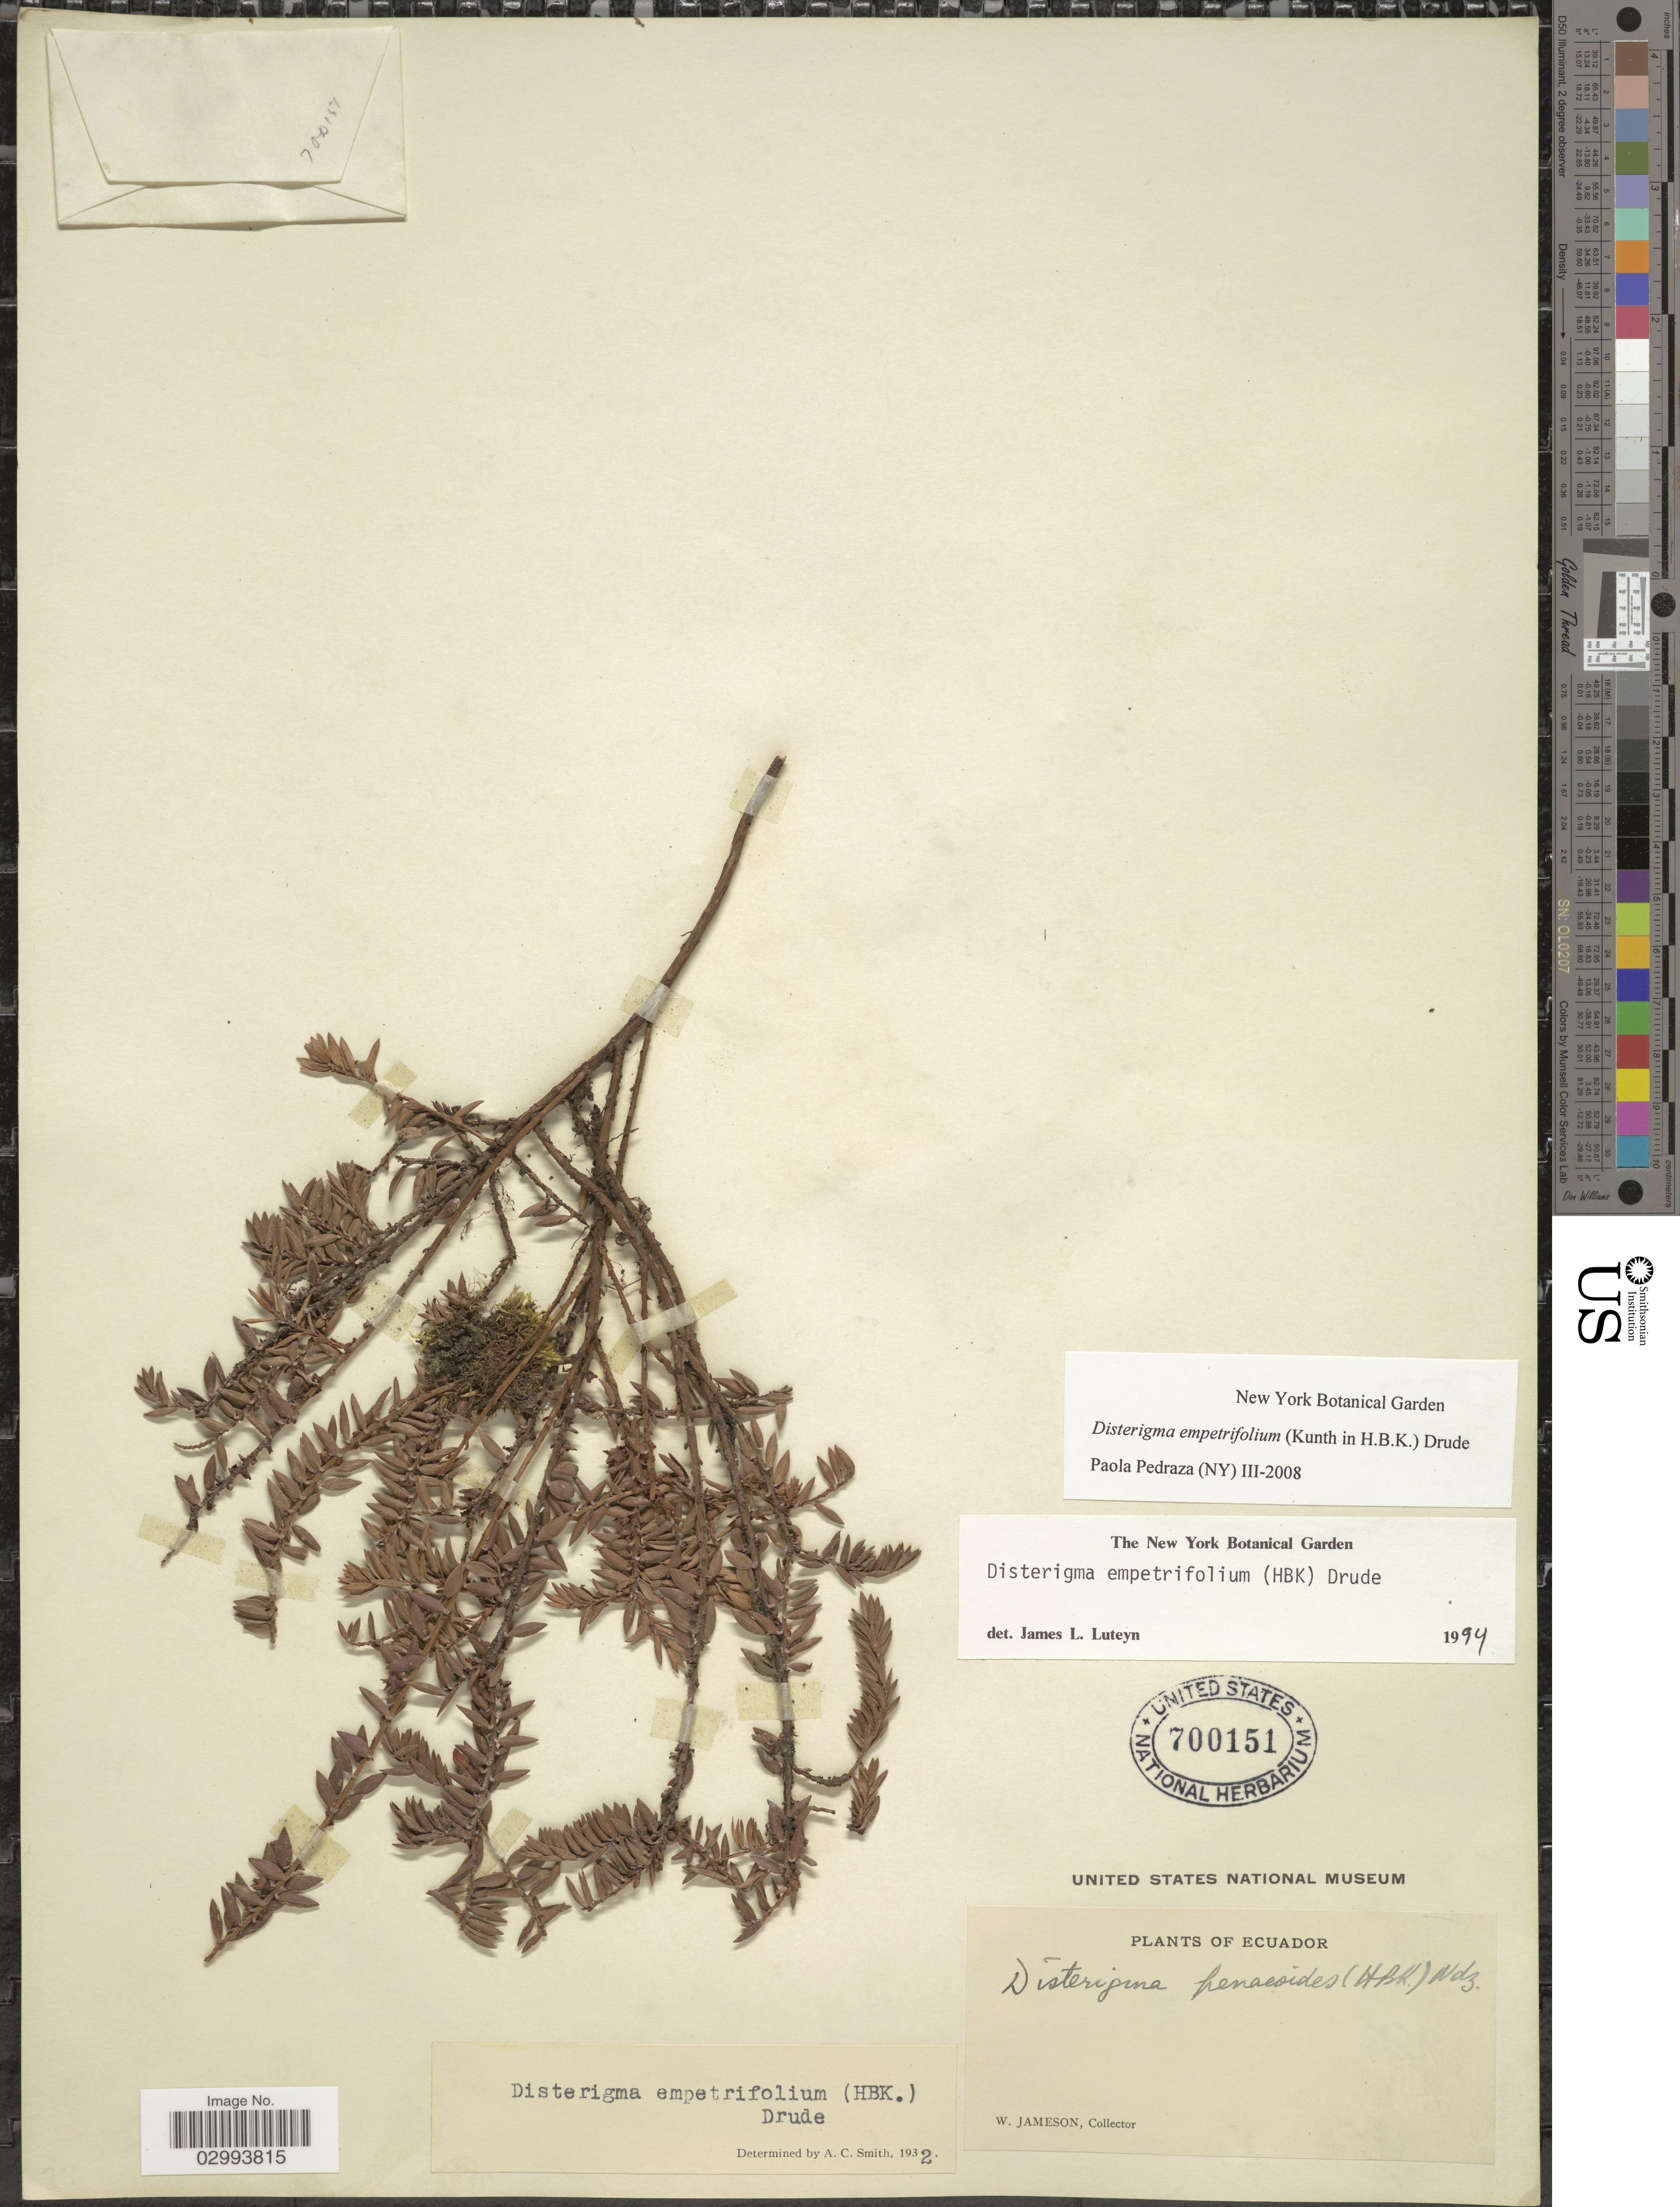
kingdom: Plantae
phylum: Tracheophyta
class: Magnoliopsida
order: Ericales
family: Ericaceae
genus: Disterigma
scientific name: Disterigma empetrifolium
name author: (Kunth) Drude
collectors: W. Jameson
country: Ecuador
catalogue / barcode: US 700151